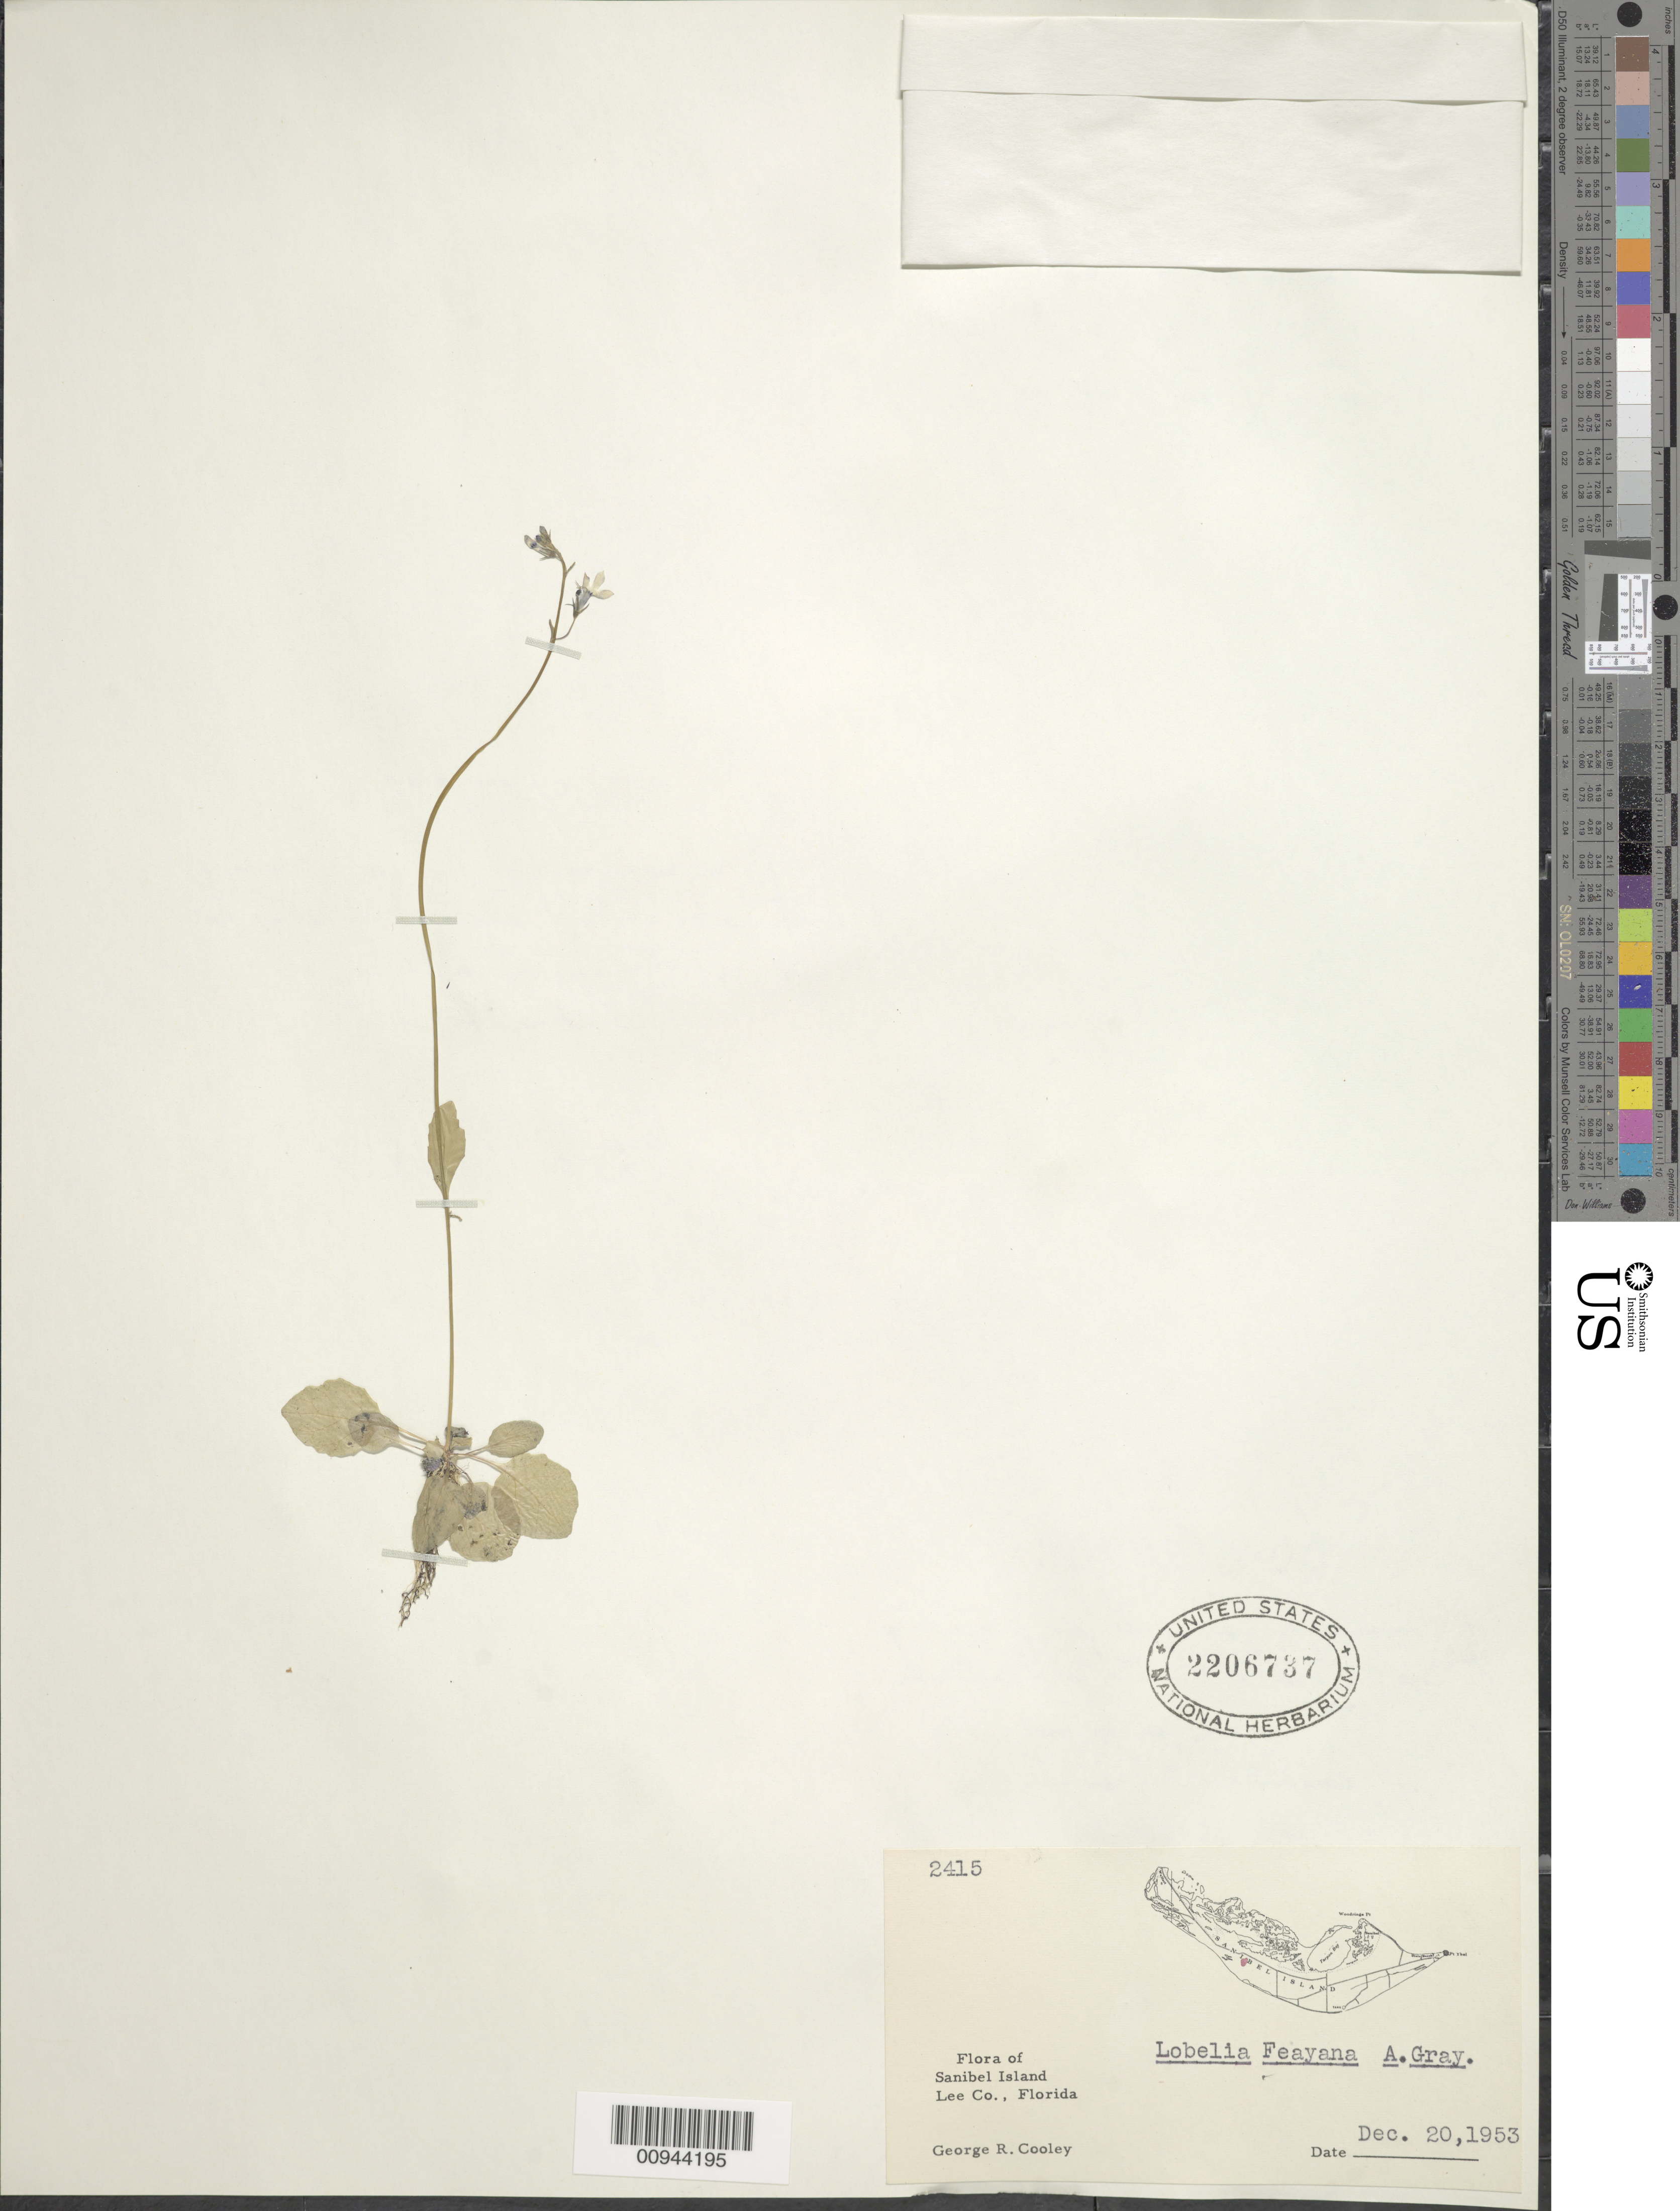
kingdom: Plantae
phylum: Tracheophyta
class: Magnoliopsida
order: Asterales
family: Campanulaceae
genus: Lobelia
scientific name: Lobelia feayana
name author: A. Gray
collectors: G. R. Cooley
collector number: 2415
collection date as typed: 20 Dec 1953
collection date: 1953-12-20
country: United States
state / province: Florida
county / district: Lee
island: Sanibel Island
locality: Sanibel Island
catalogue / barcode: US 2206737